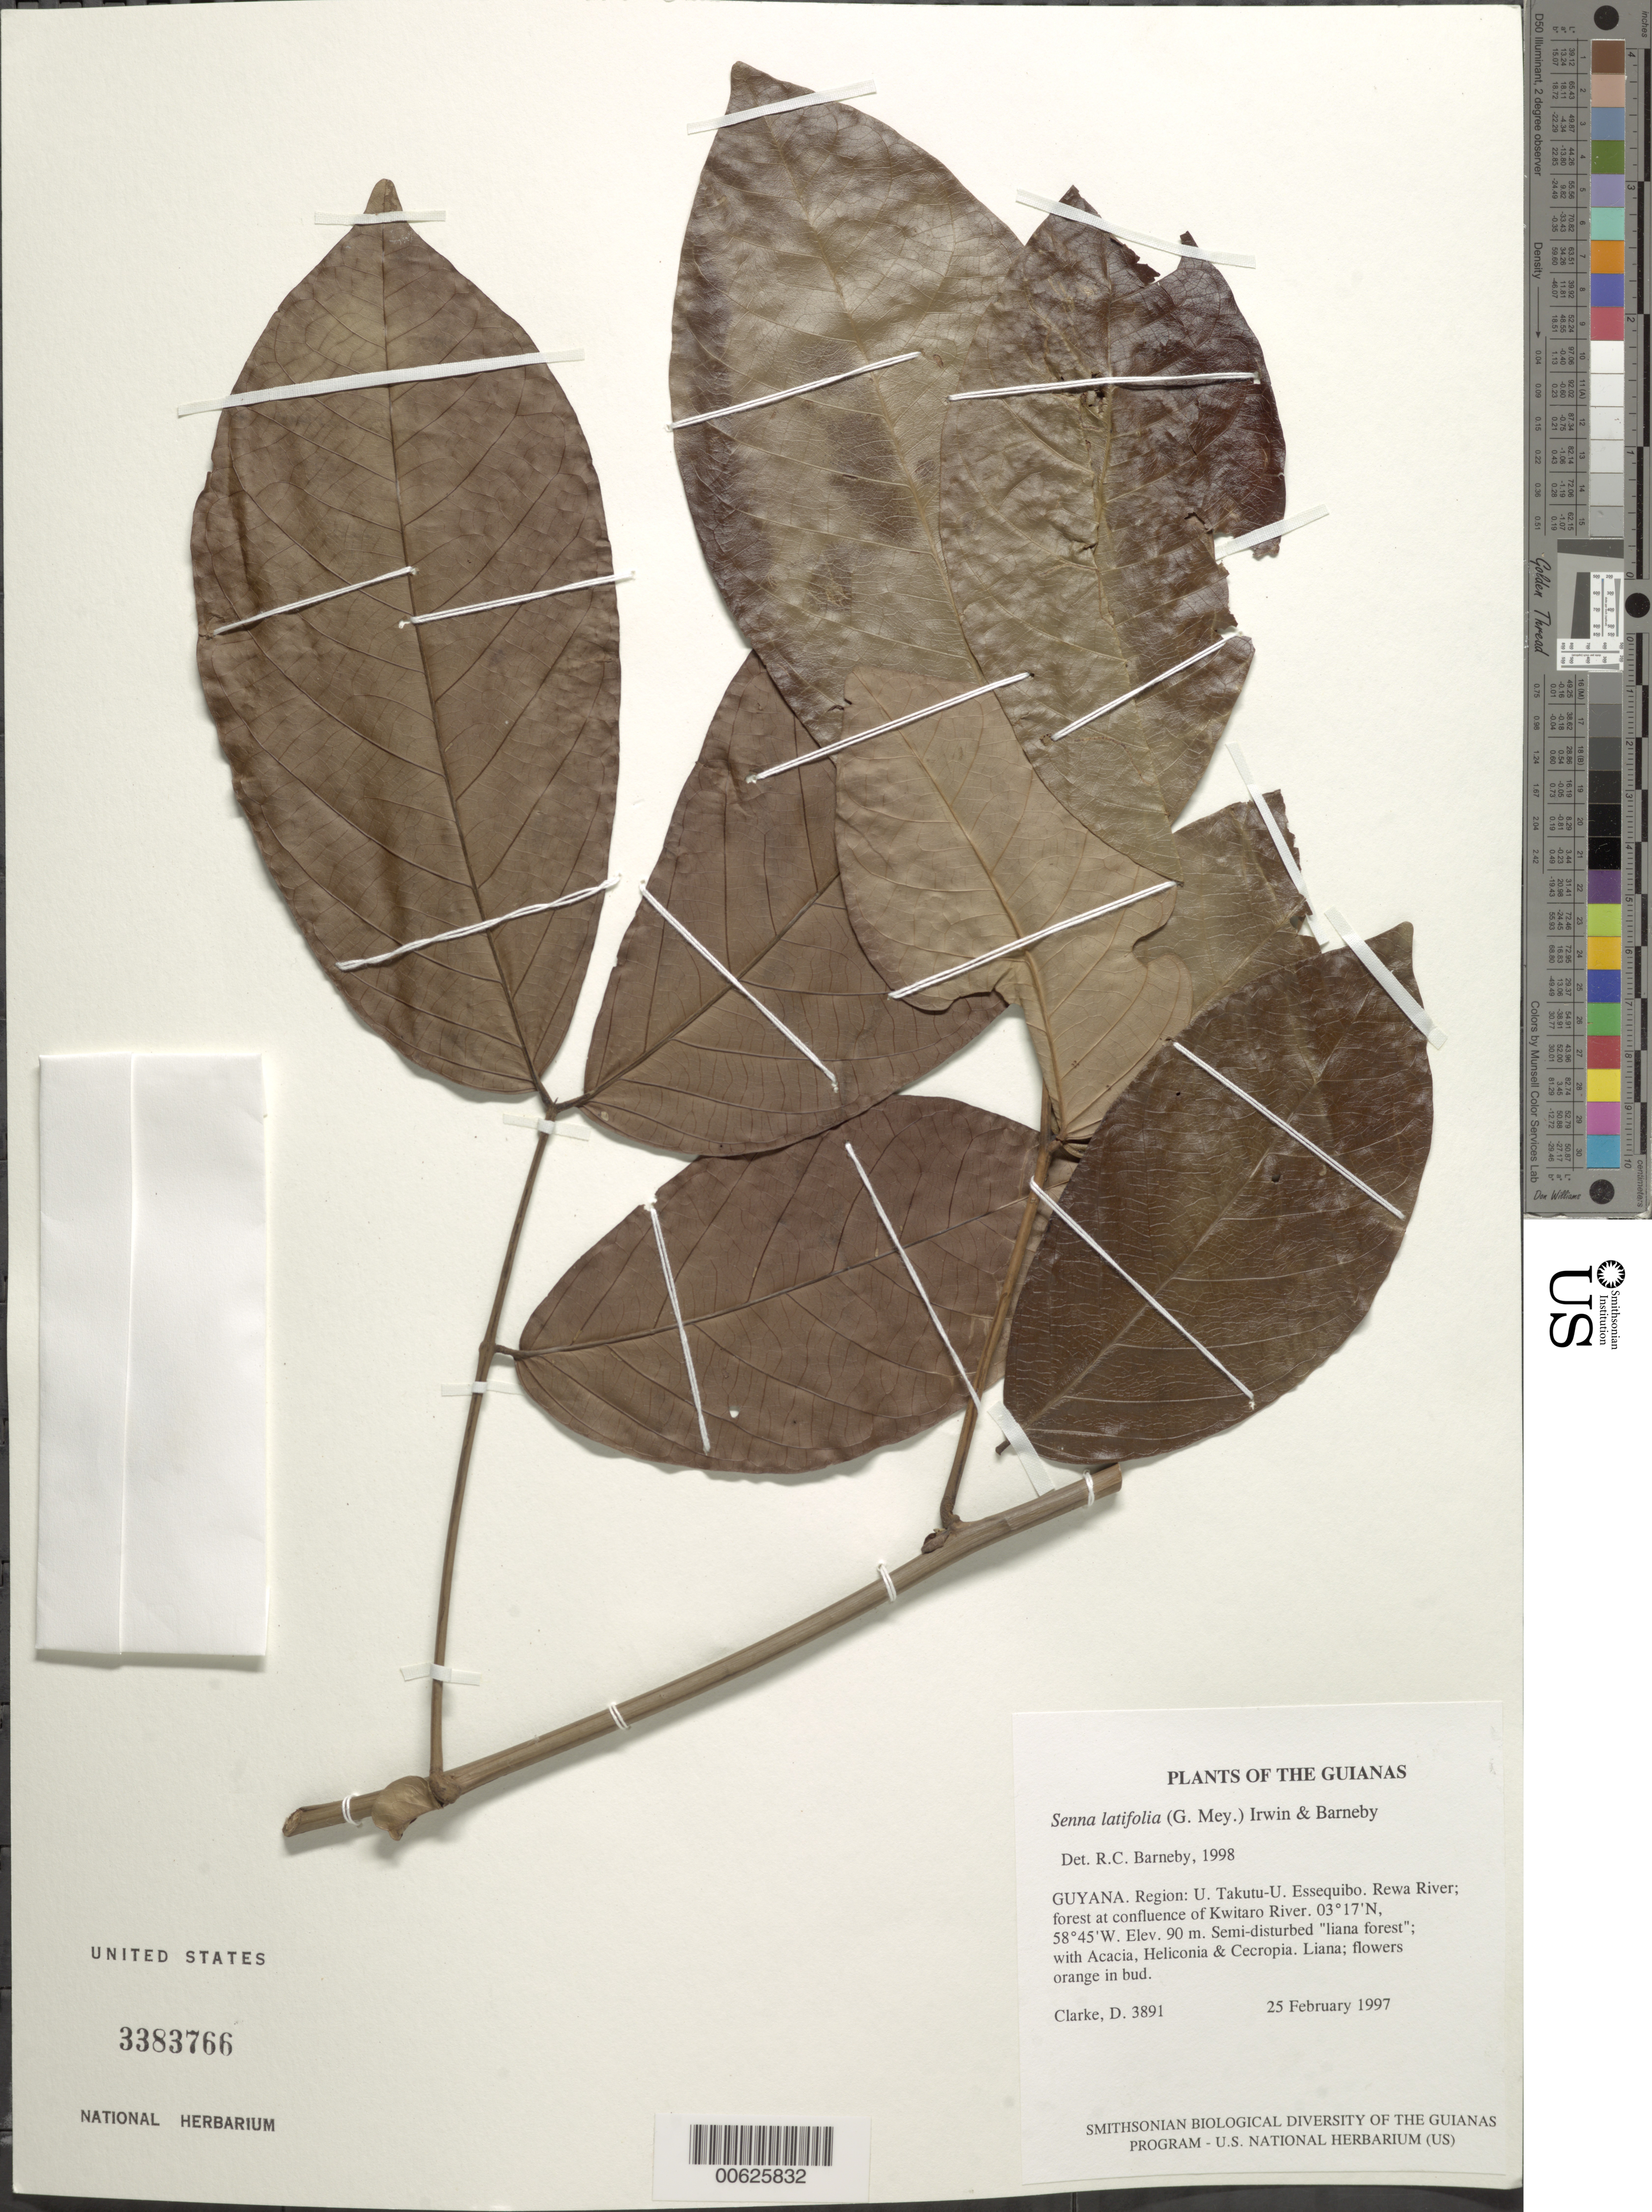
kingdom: Plantae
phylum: Tracheophyta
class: Magnoliopsida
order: Fabales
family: Fabaceae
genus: Senna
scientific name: Senna latifolia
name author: (G. Mey.) H.S. Irwin & Barneby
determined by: Barneby, Rupert C., (NY)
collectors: H. D. Clarke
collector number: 3891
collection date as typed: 25 February 1997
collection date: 1997-02-25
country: Guyana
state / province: U. Takutu-U. Essequibo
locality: Rewa River; forest at confluence of Kwitaro River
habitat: Semi-disturbed "liana forest"; with Acacia, Heliconia & Cecropia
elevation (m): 90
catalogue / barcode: US 3383766